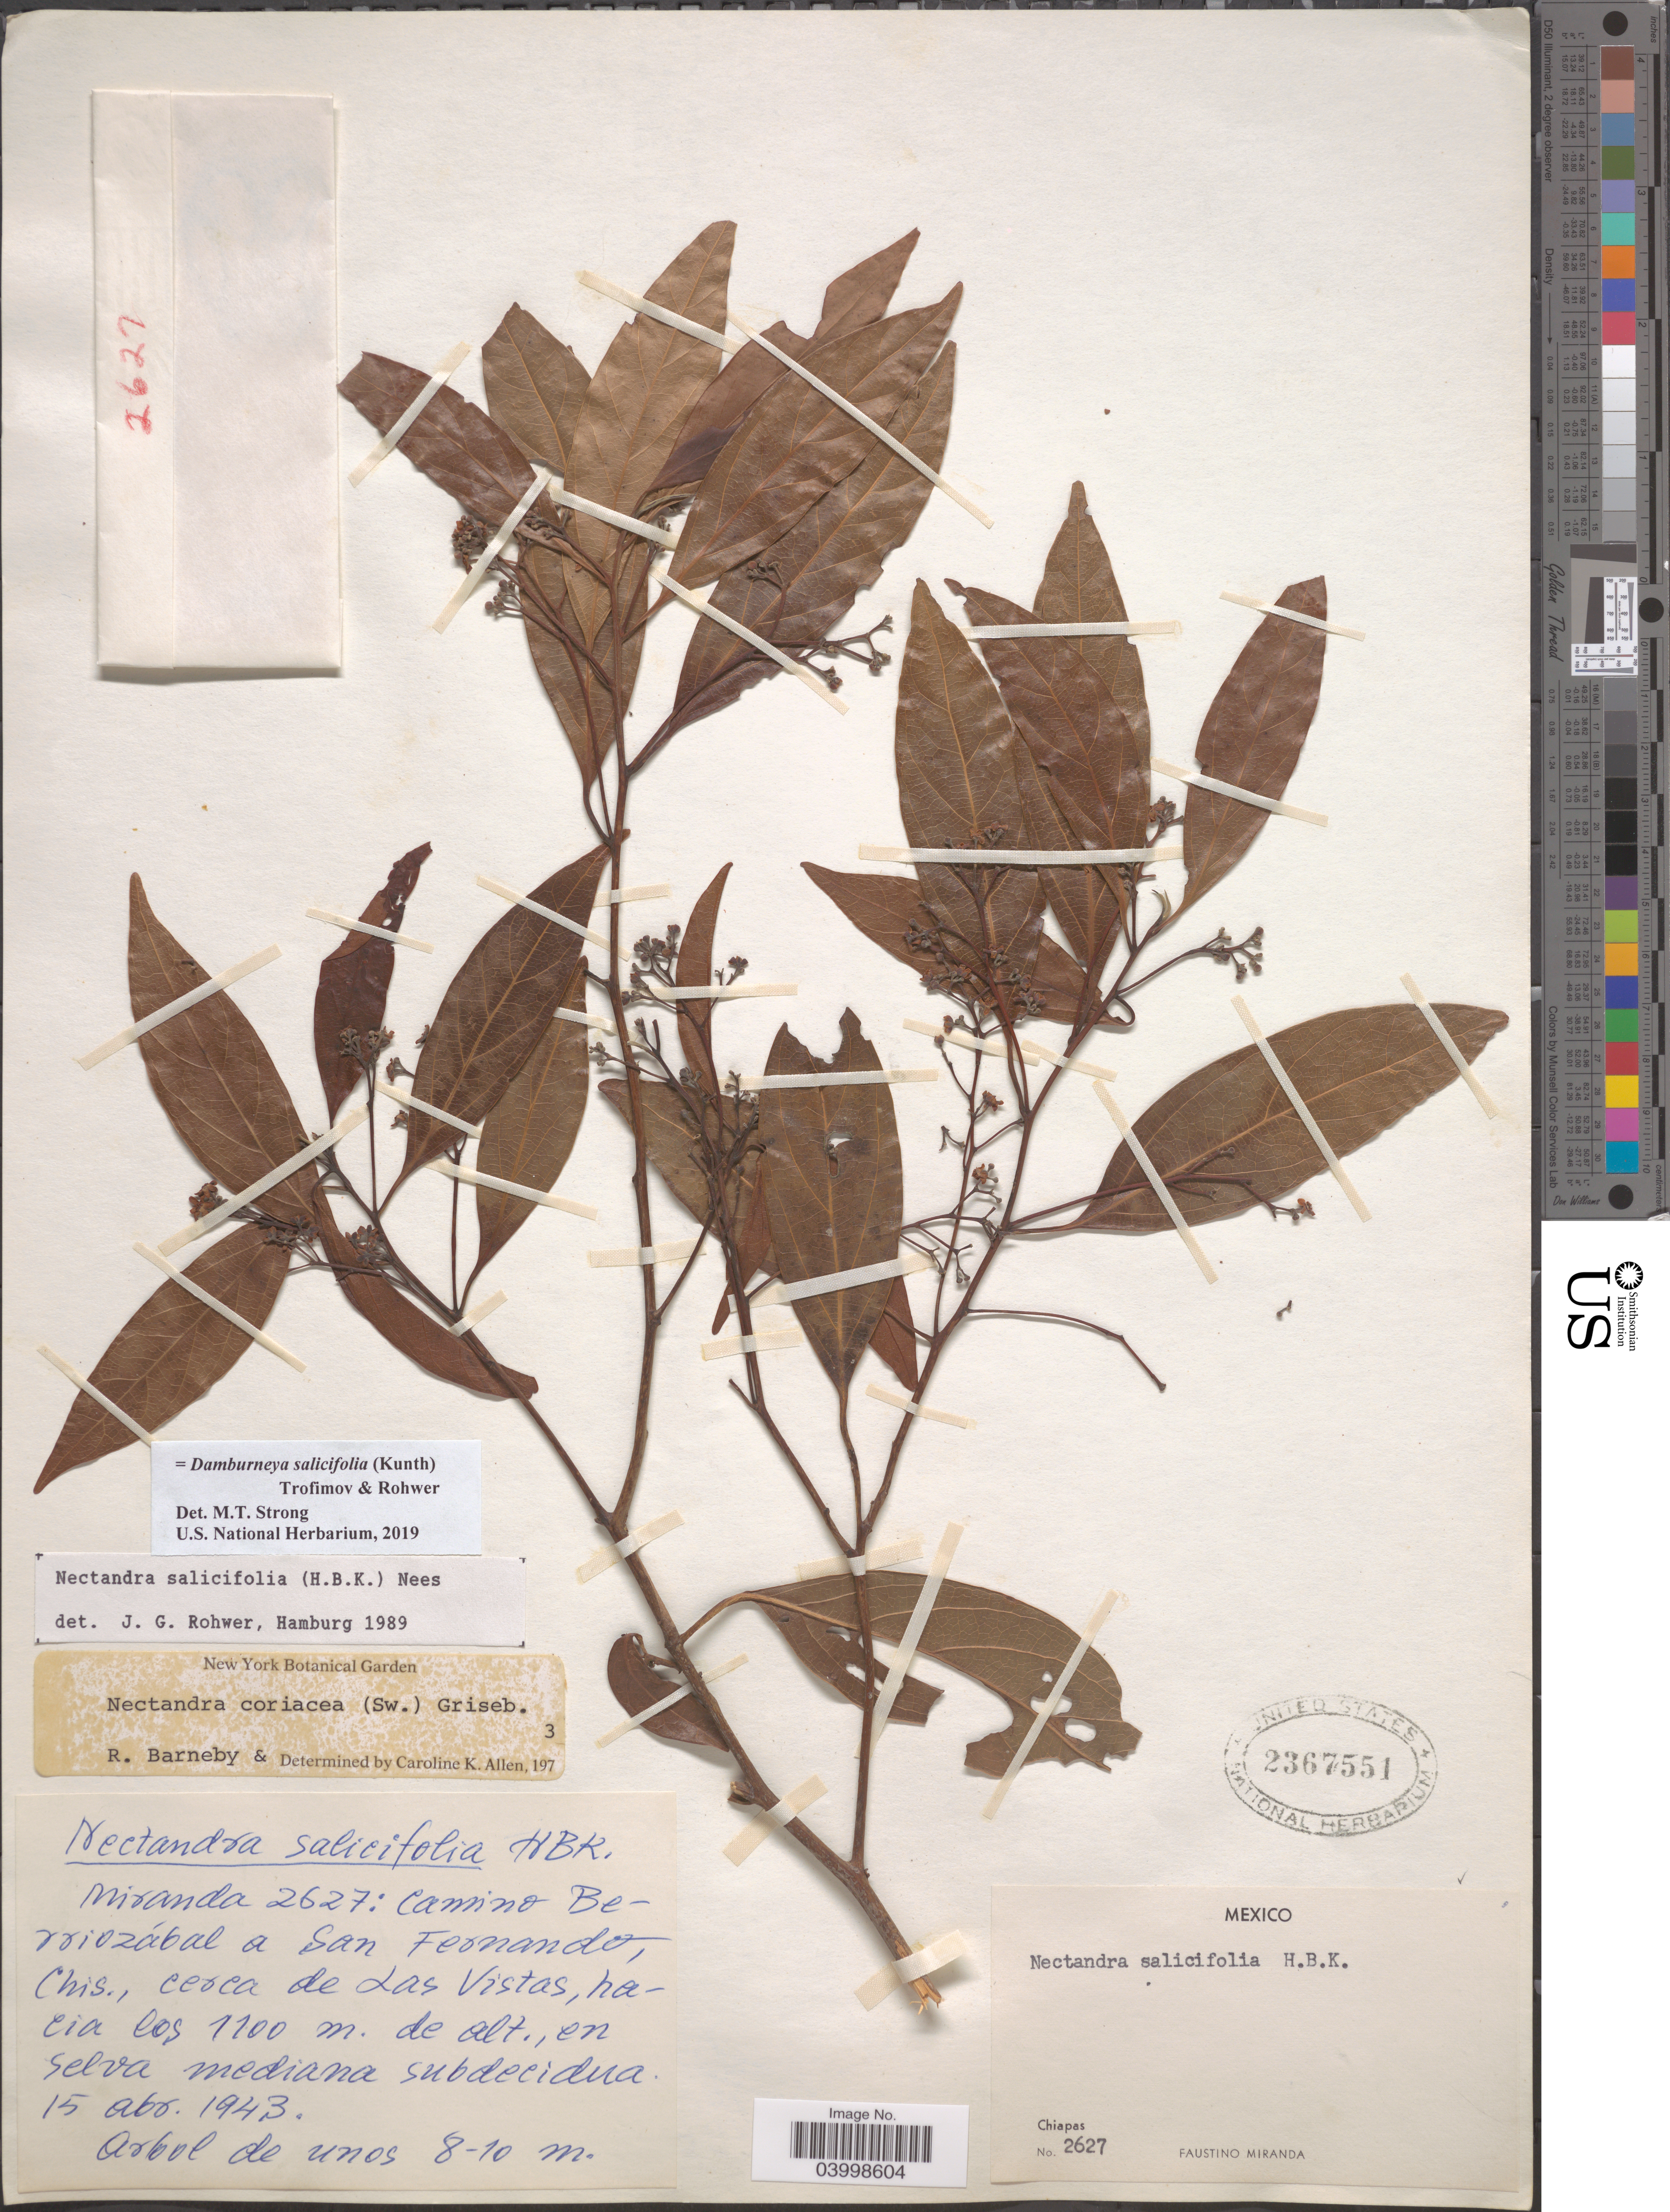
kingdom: Plantae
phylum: Tracheophyta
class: Magnoliopsida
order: Laurales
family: Lauraceae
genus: Damburneya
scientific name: Damburneya salicifolia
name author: (Kunth) Trofimov & Rohwer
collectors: F. Miranda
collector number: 2627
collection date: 1943-04-15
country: Mexico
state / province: Chiapas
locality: Camino Berriozábal a San Fernando, cerca de Las Vistas.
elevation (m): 1100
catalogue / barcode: US 2367551